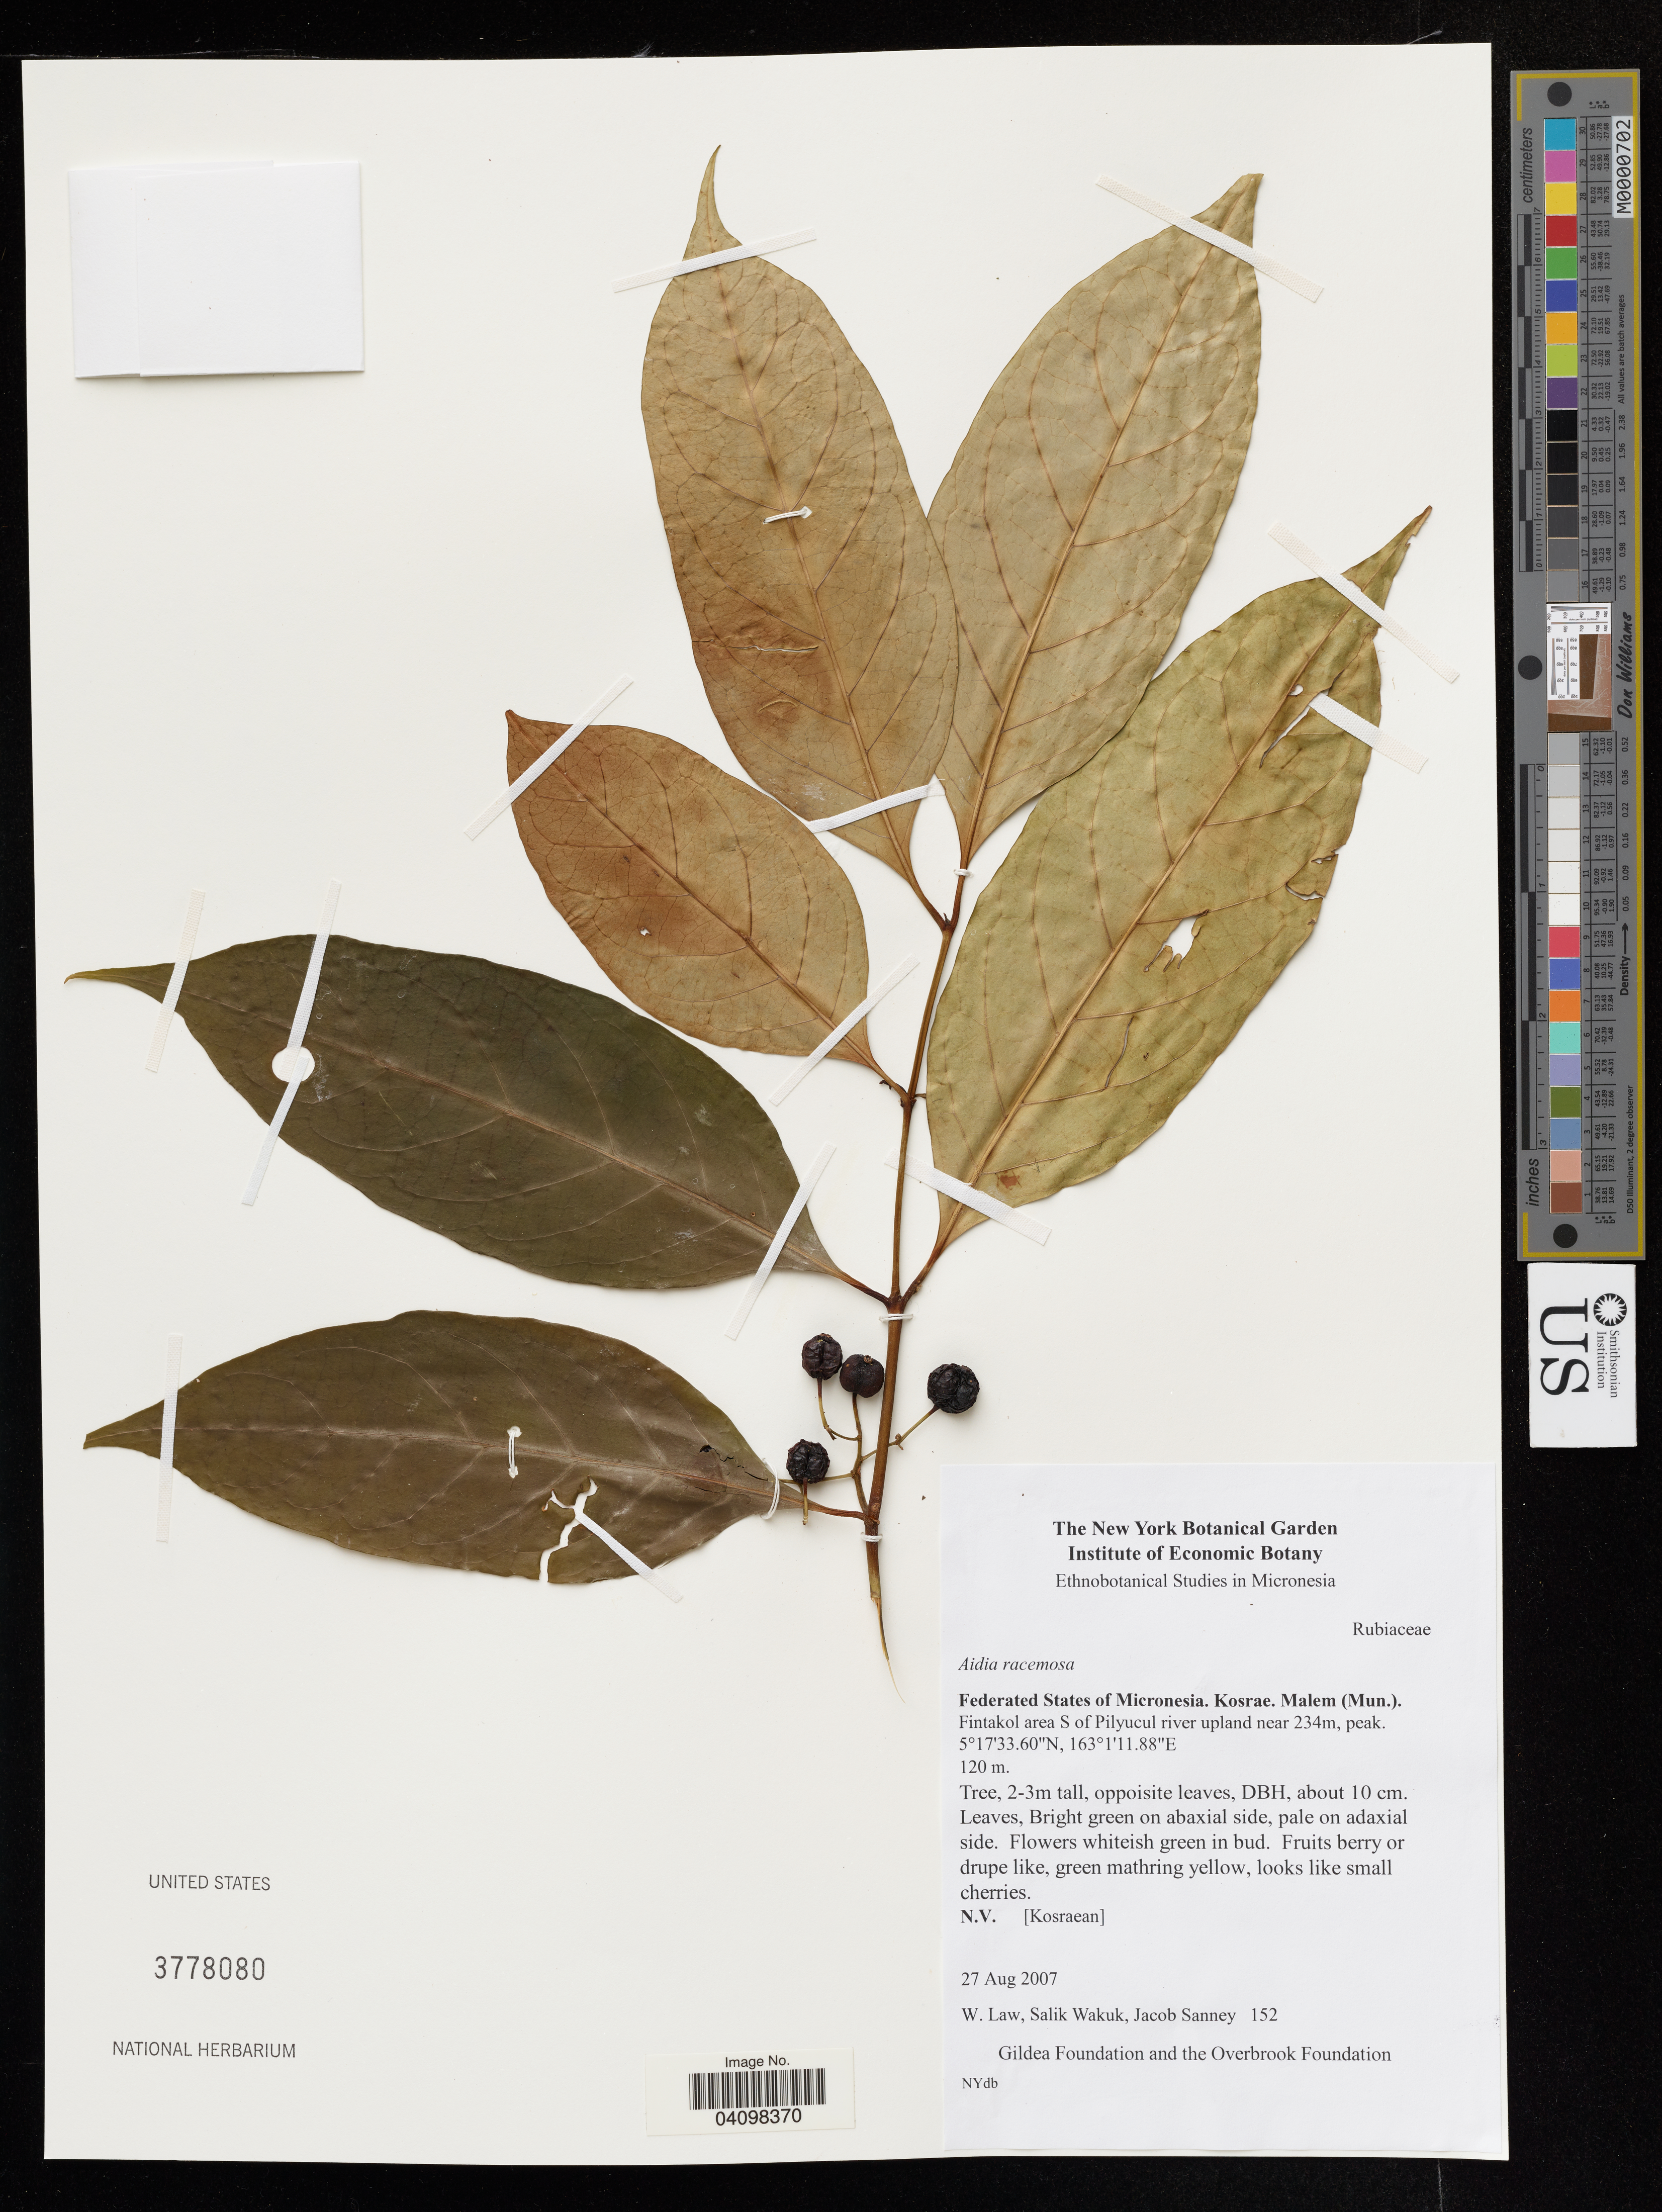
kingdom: Plantae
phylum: Tracheophyta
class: Magnoliopsida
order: Gentianales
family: Rubiaceae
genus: Aidia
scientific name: Aidia racemosa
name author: (Cav.) Tirv.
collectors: W. Law & S. Wakuk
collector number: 152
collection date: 2007-08-27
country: Micronesia, Federated States of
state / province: Kosrae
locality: Fintakol area S of Pilyucul river upland near 234m, peak.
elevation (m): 120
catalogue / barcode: US 3778080